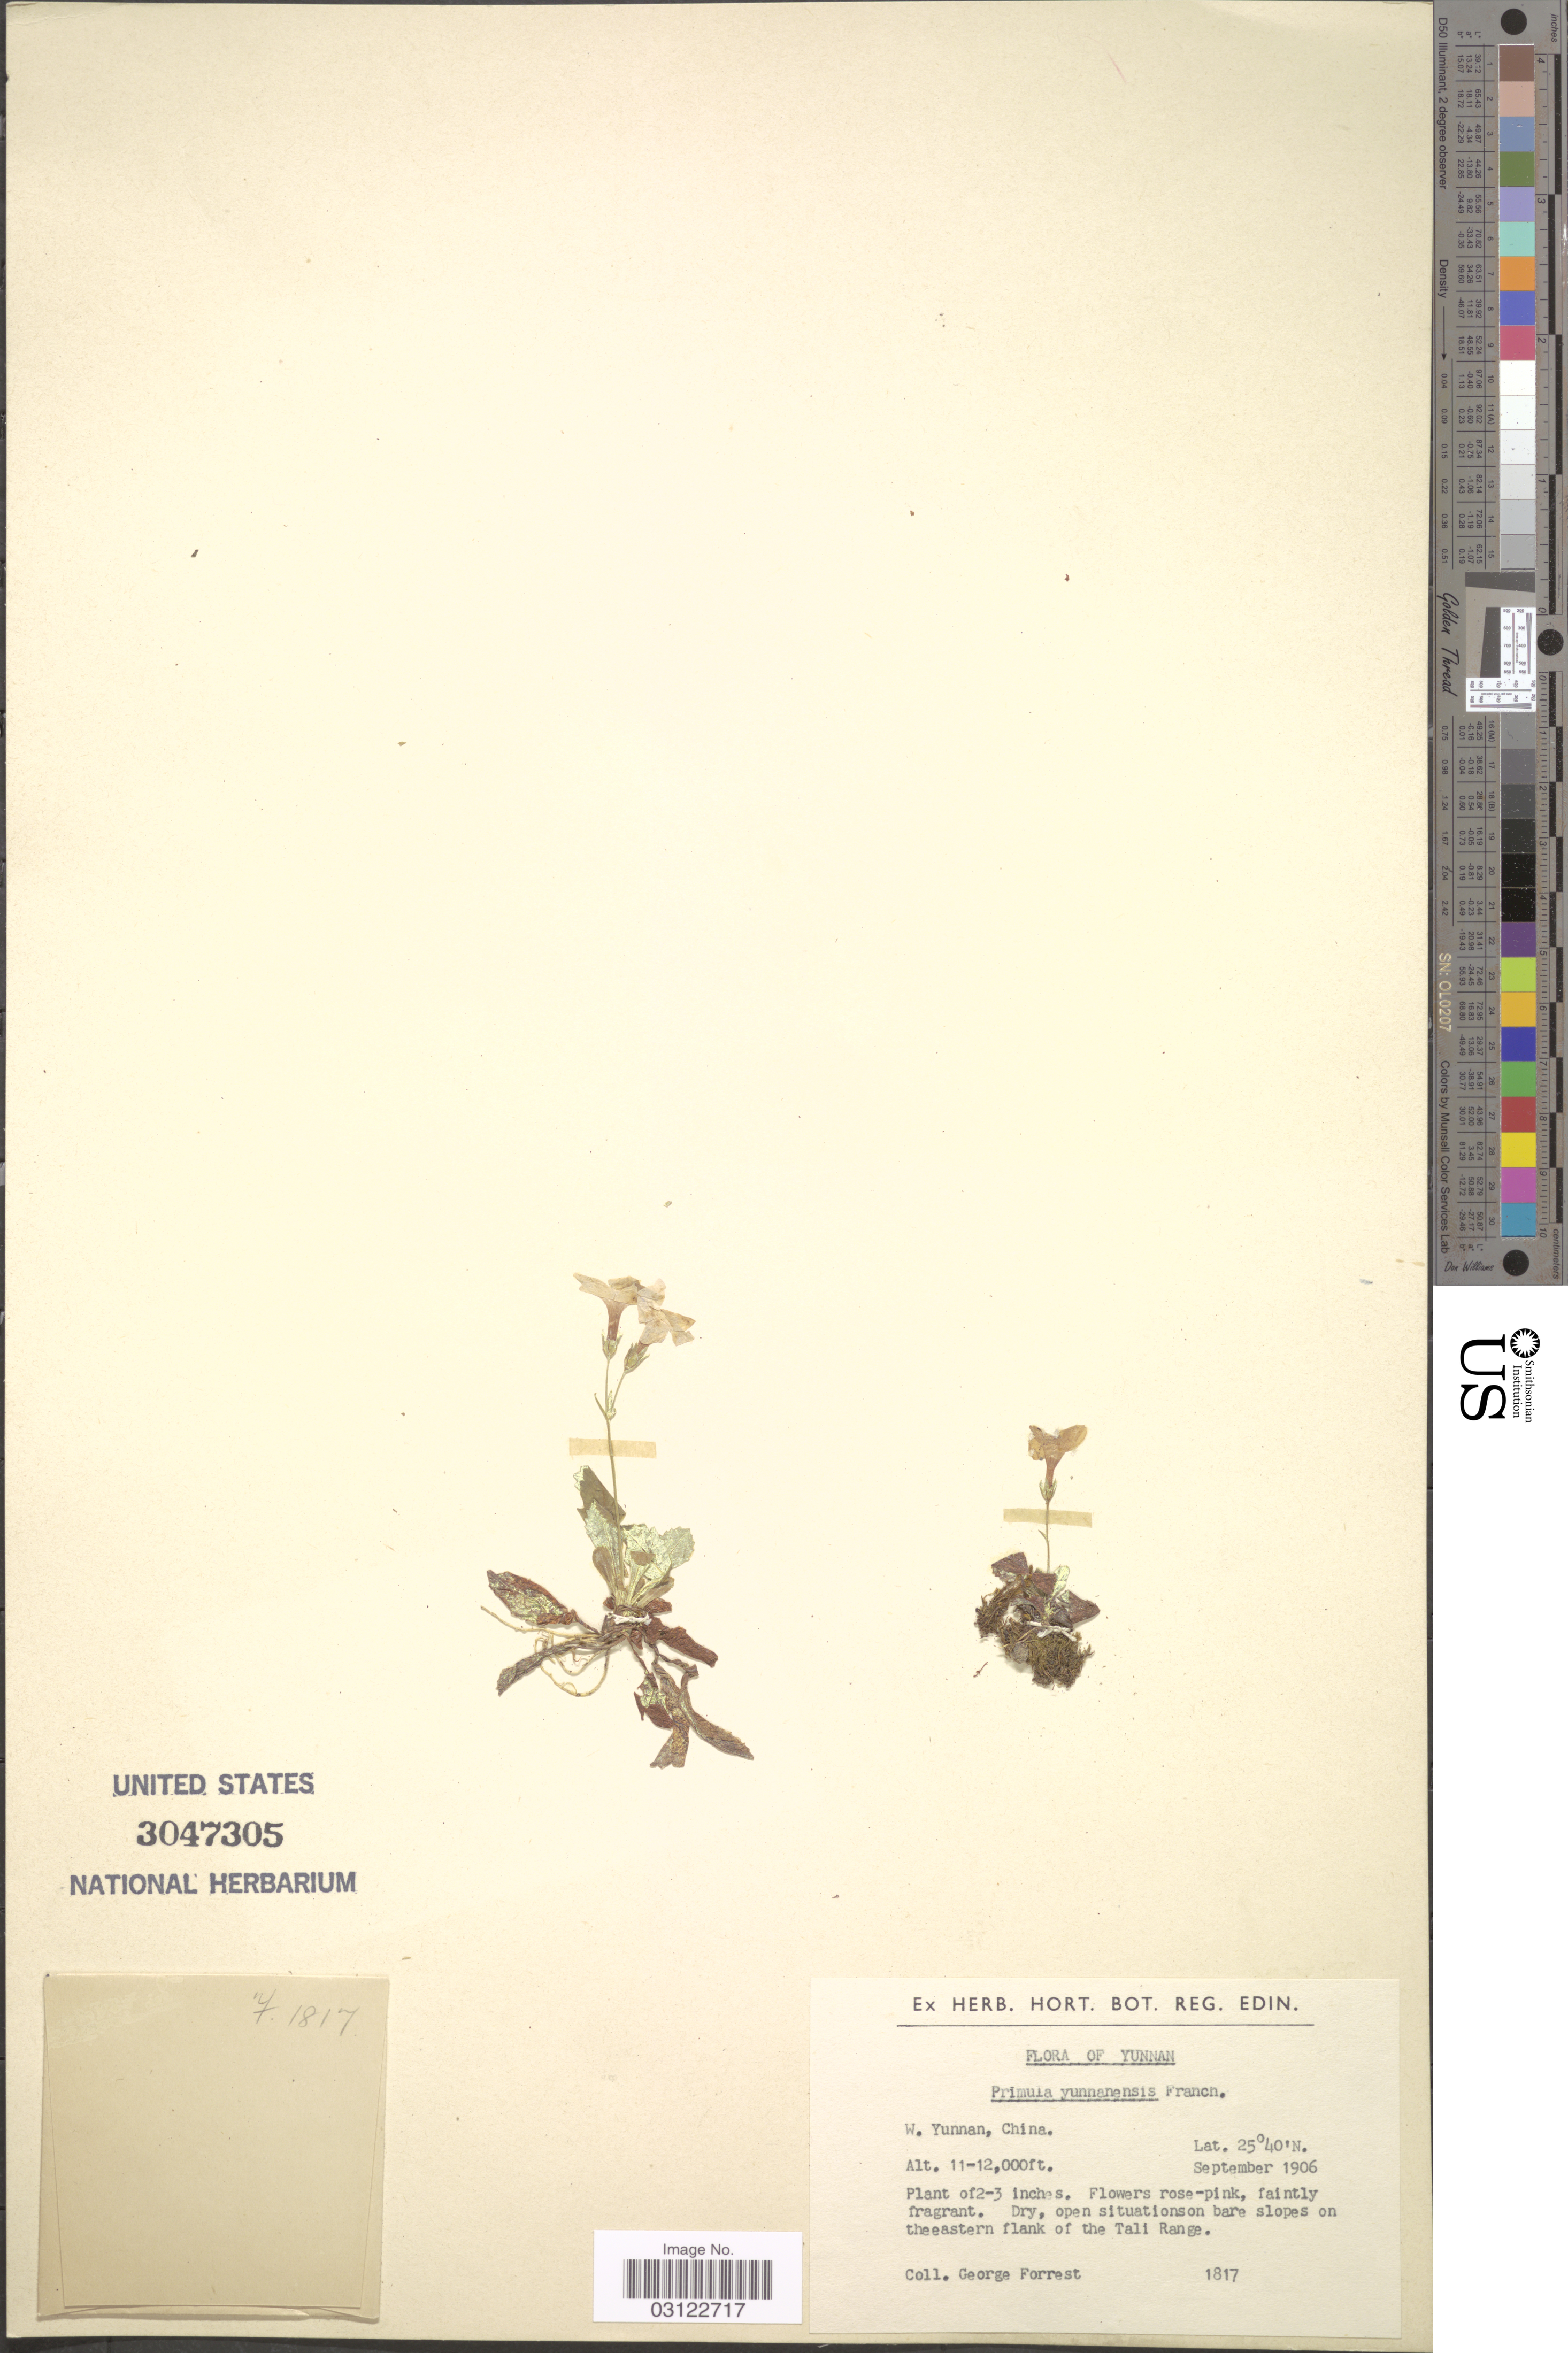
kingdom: Plantae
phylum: Tracheophyta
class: Magnoliopsida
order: Ericales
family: Primulaceae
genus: Primula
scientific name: Primula yunnanensis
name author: Franch.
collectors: G. Forrest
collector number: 1817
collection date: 1906-09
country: China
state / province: Yunnan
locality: W. Yunnan. Dry, open situationson bare slopes on the eastern flank of the Tali Range.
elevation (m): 3353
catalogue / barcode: US 3047305